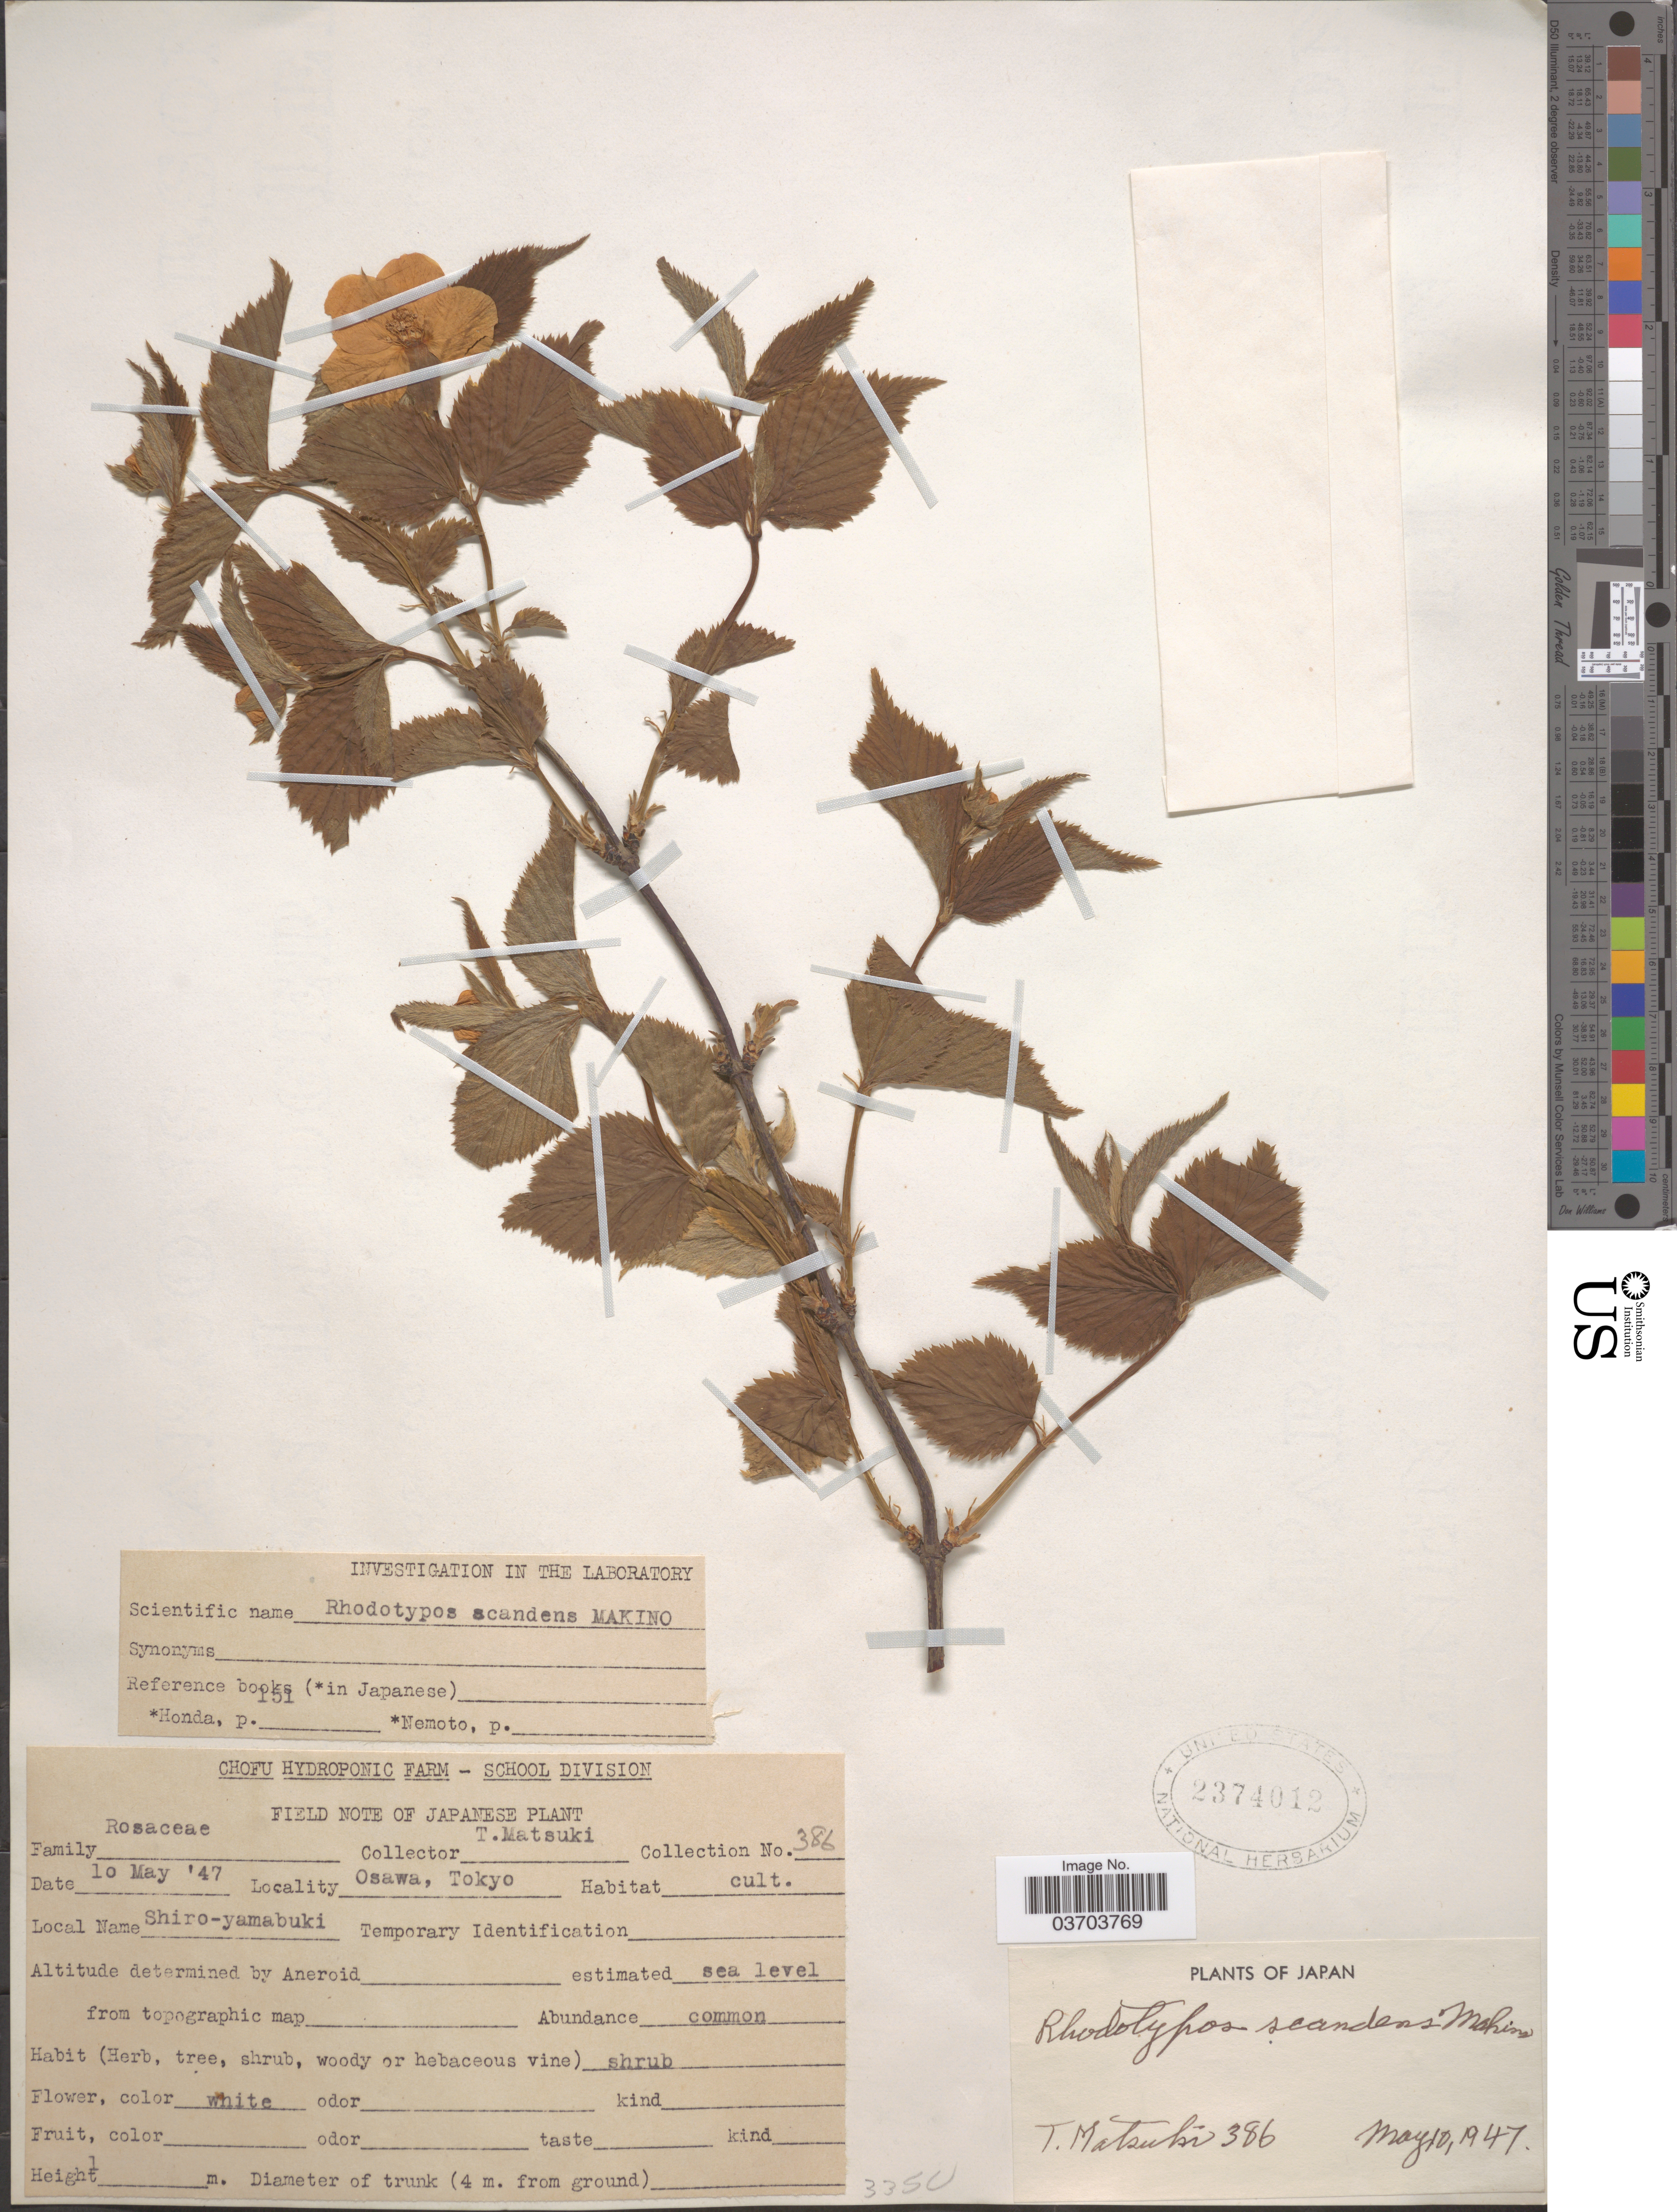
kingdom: Plantae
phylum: Tracheophyta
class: Magnoliopsida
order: Rosales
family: Rosaceae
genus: Rhodotypos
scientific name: Rhodotypos scandens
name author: (Thunb.) Makino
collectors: T. Matsuki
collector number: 386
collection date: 1947-05-10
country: Japan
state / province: Tokyo, Federal City of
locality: Osawa, Tokyo.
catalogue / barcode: US 2374012